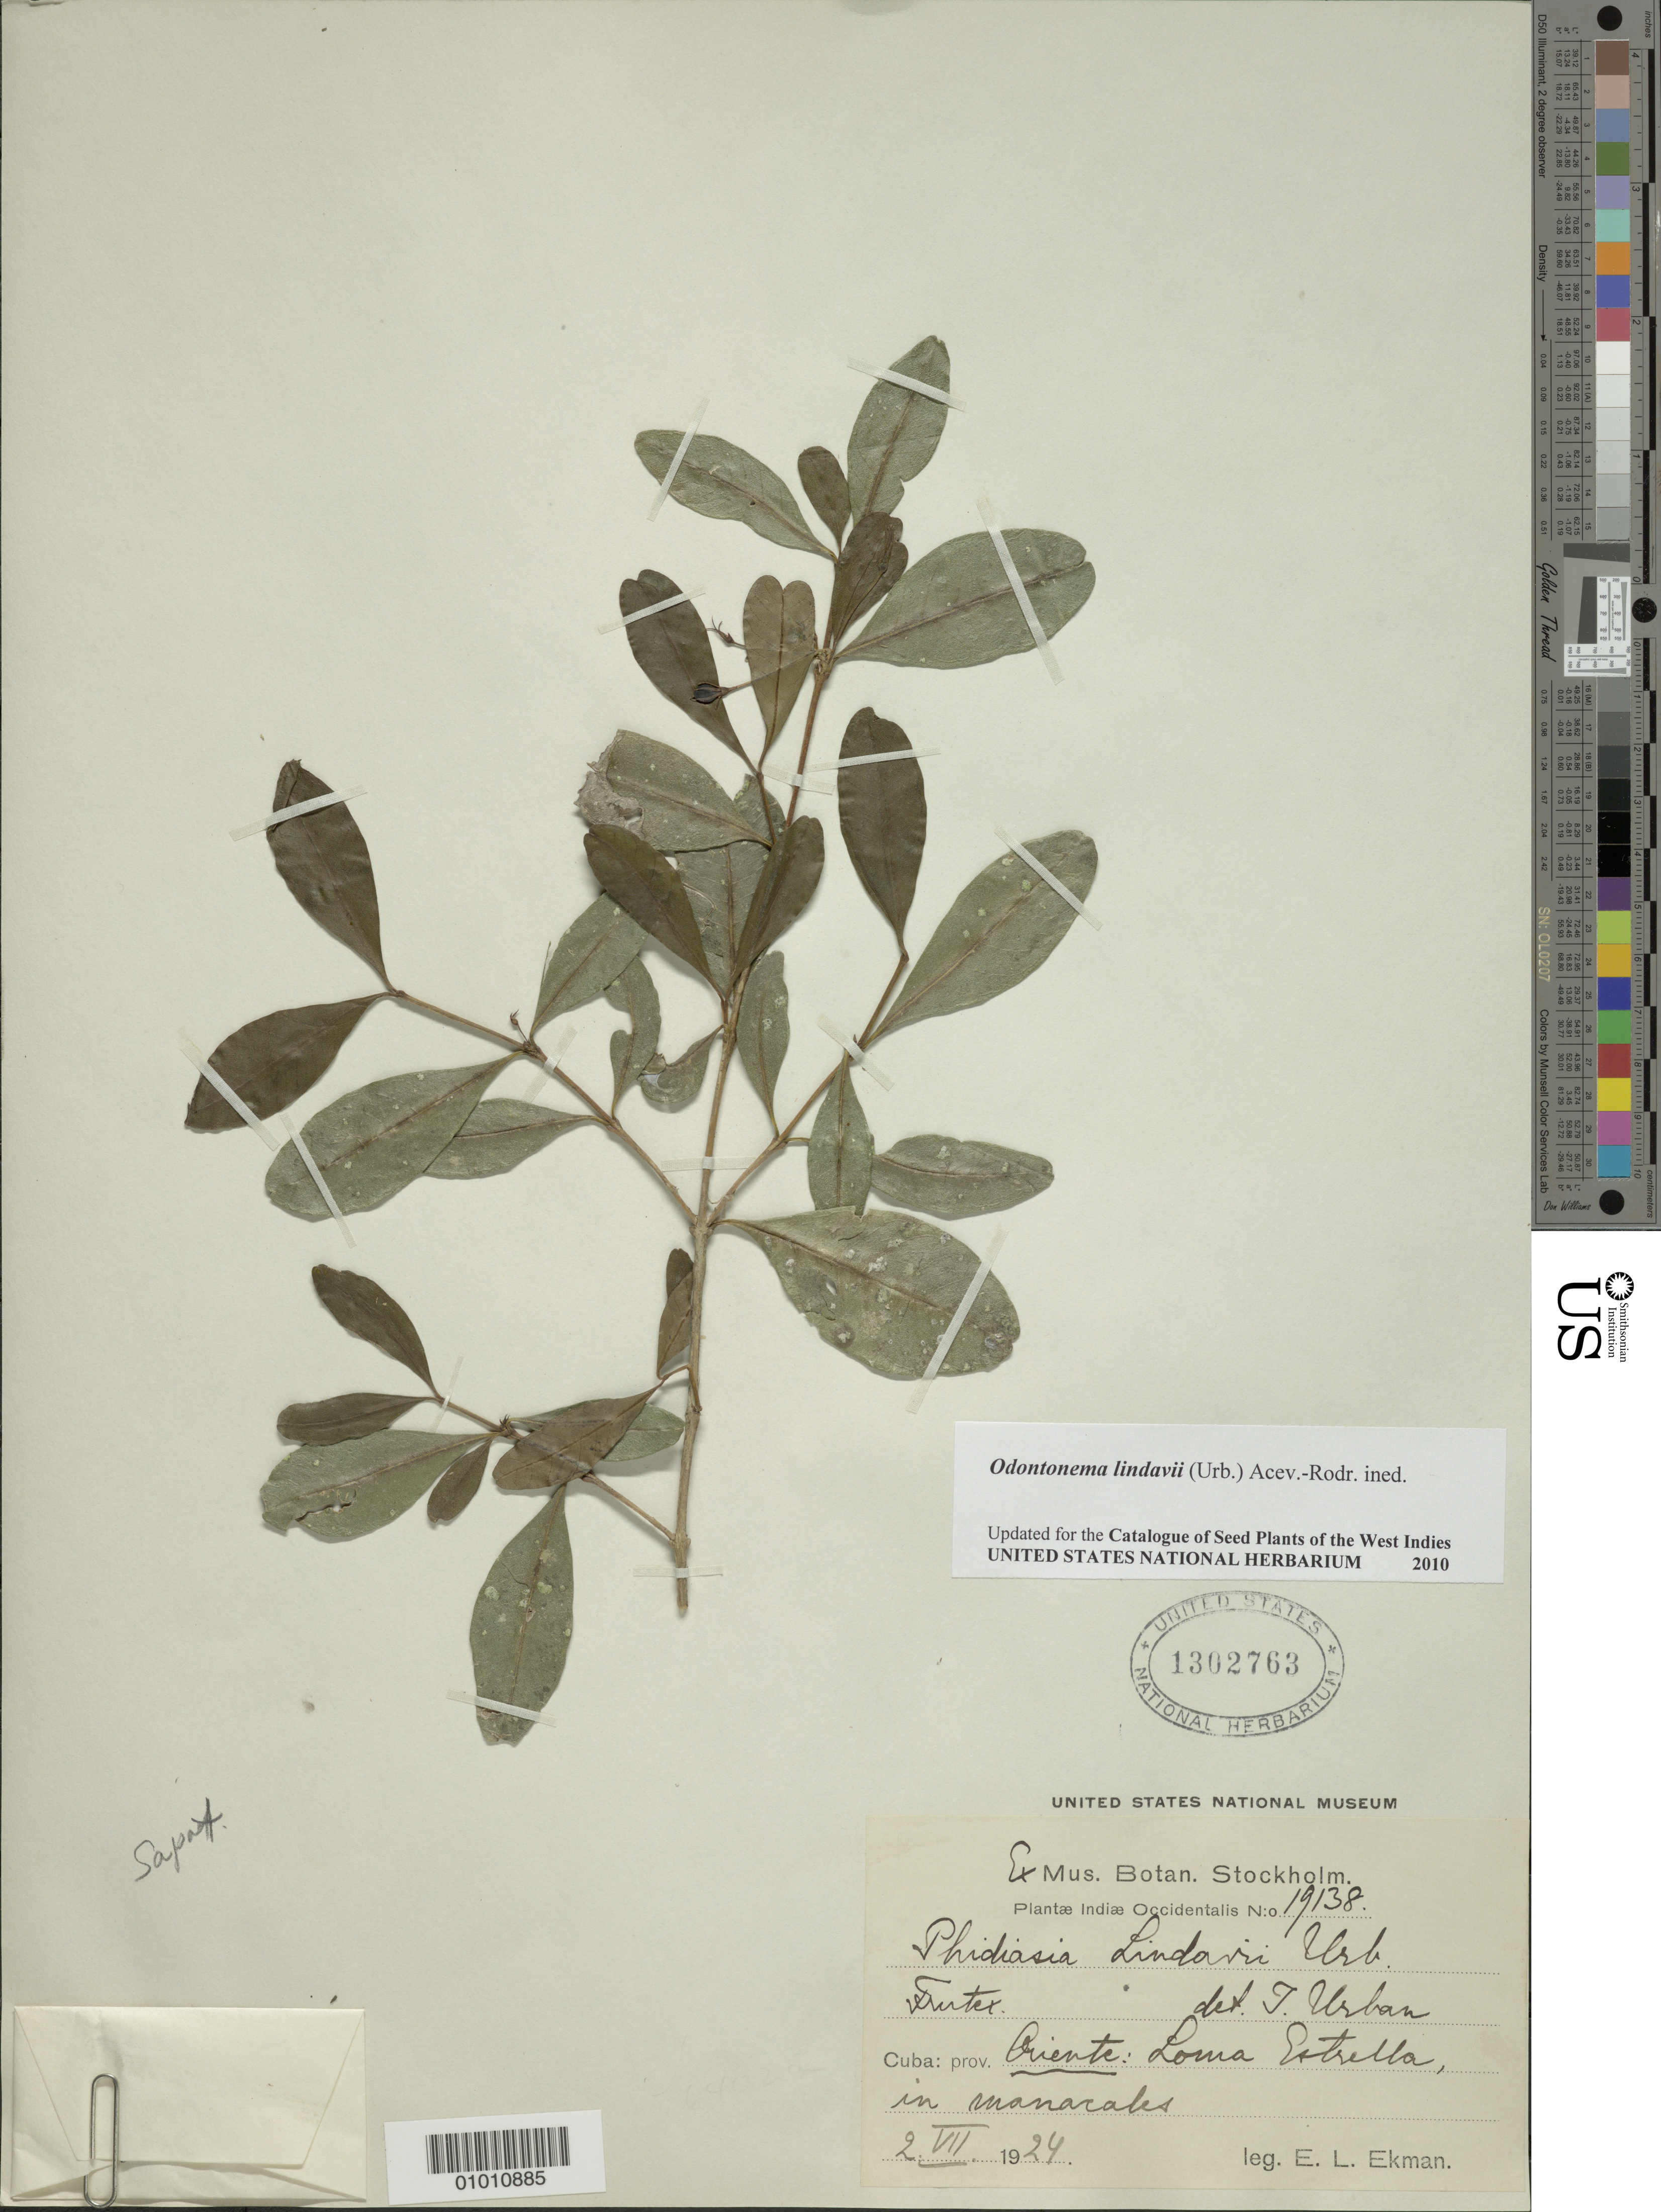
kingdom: Plantae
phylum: Tracheophyta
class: Magnoliopsida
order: Lamiales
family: Acanthaceae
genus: Odontonema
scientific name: Odontonema lindavii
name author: (Urb.) Acev.-Rodr.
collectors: E. L. Ekman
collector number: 19138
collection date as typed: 02 Jul 1924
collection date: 1924-07-02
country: Cuba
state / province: Oriente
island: Cuba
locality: Loma Estrella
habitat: In manacales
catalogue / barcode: US 1302763